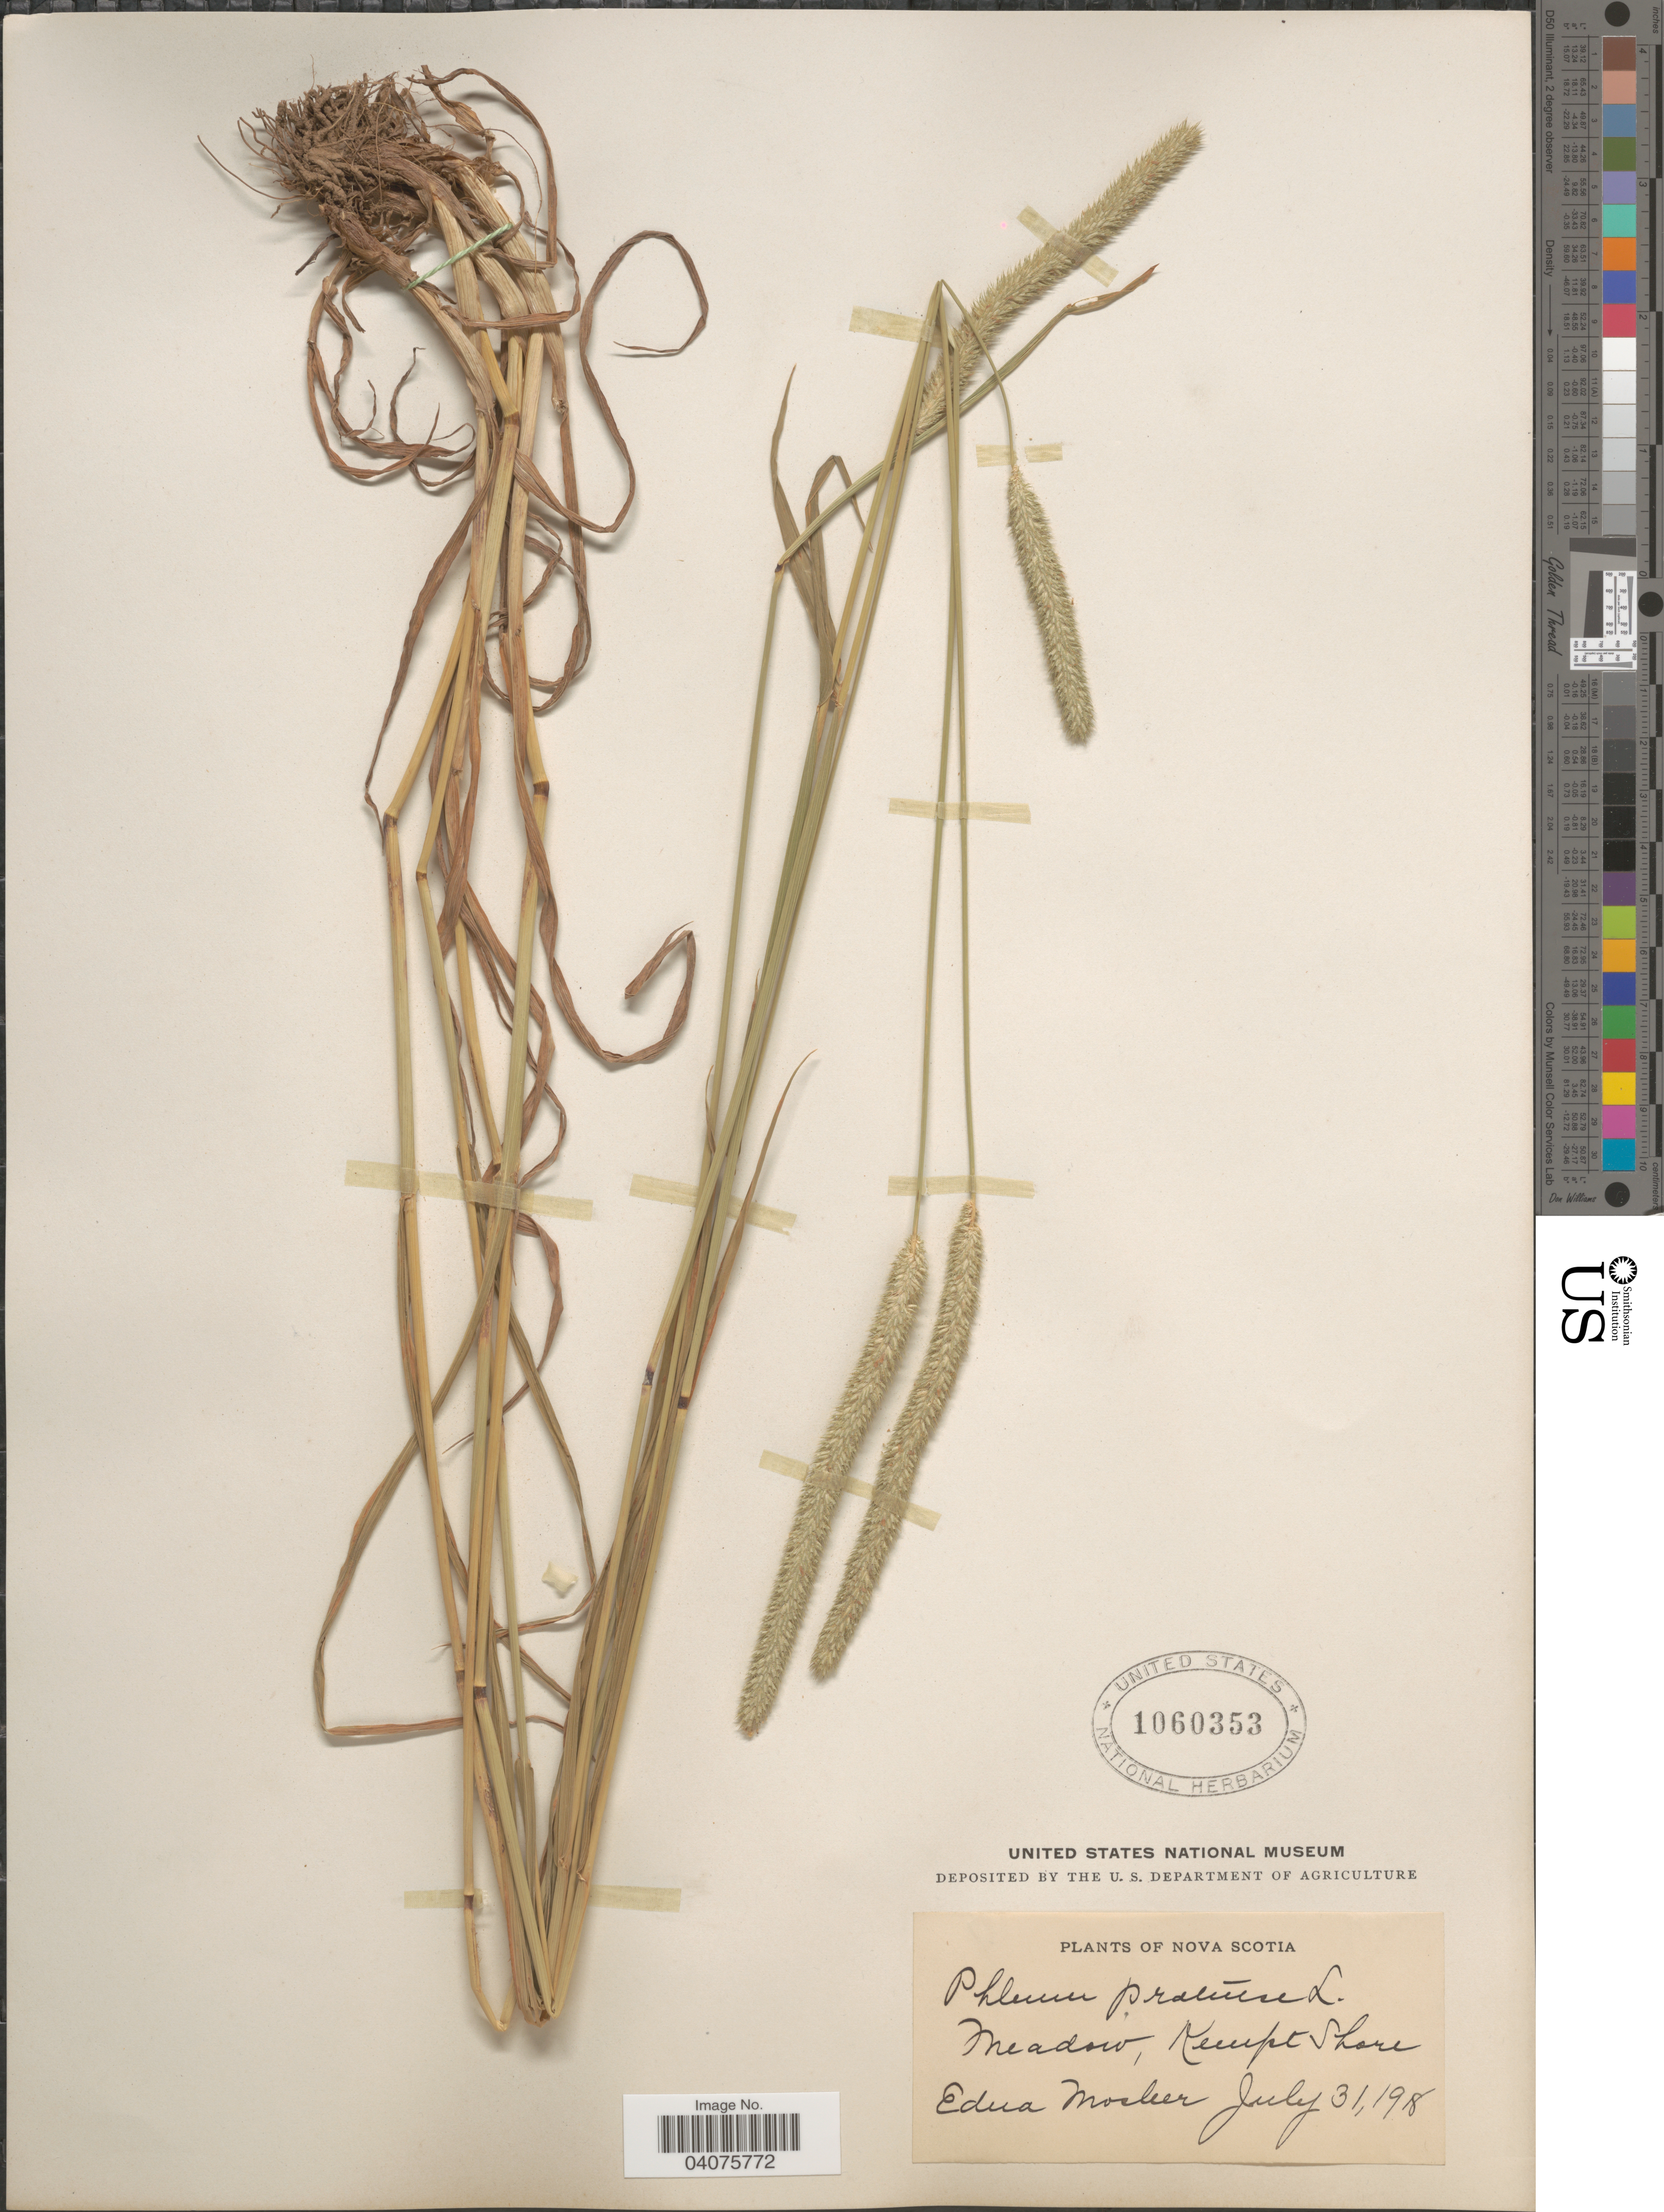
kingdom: Plantae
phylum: Tracheophyta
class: Liliopsida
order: Poales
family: Poaceae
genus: Phleum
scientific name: Phleum pratense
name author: L.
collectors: E. Mosher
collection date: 1918-07-31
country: Canada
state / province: Nova Scotia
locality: Meadow, Kempt Shore.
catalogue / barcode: US 1060353